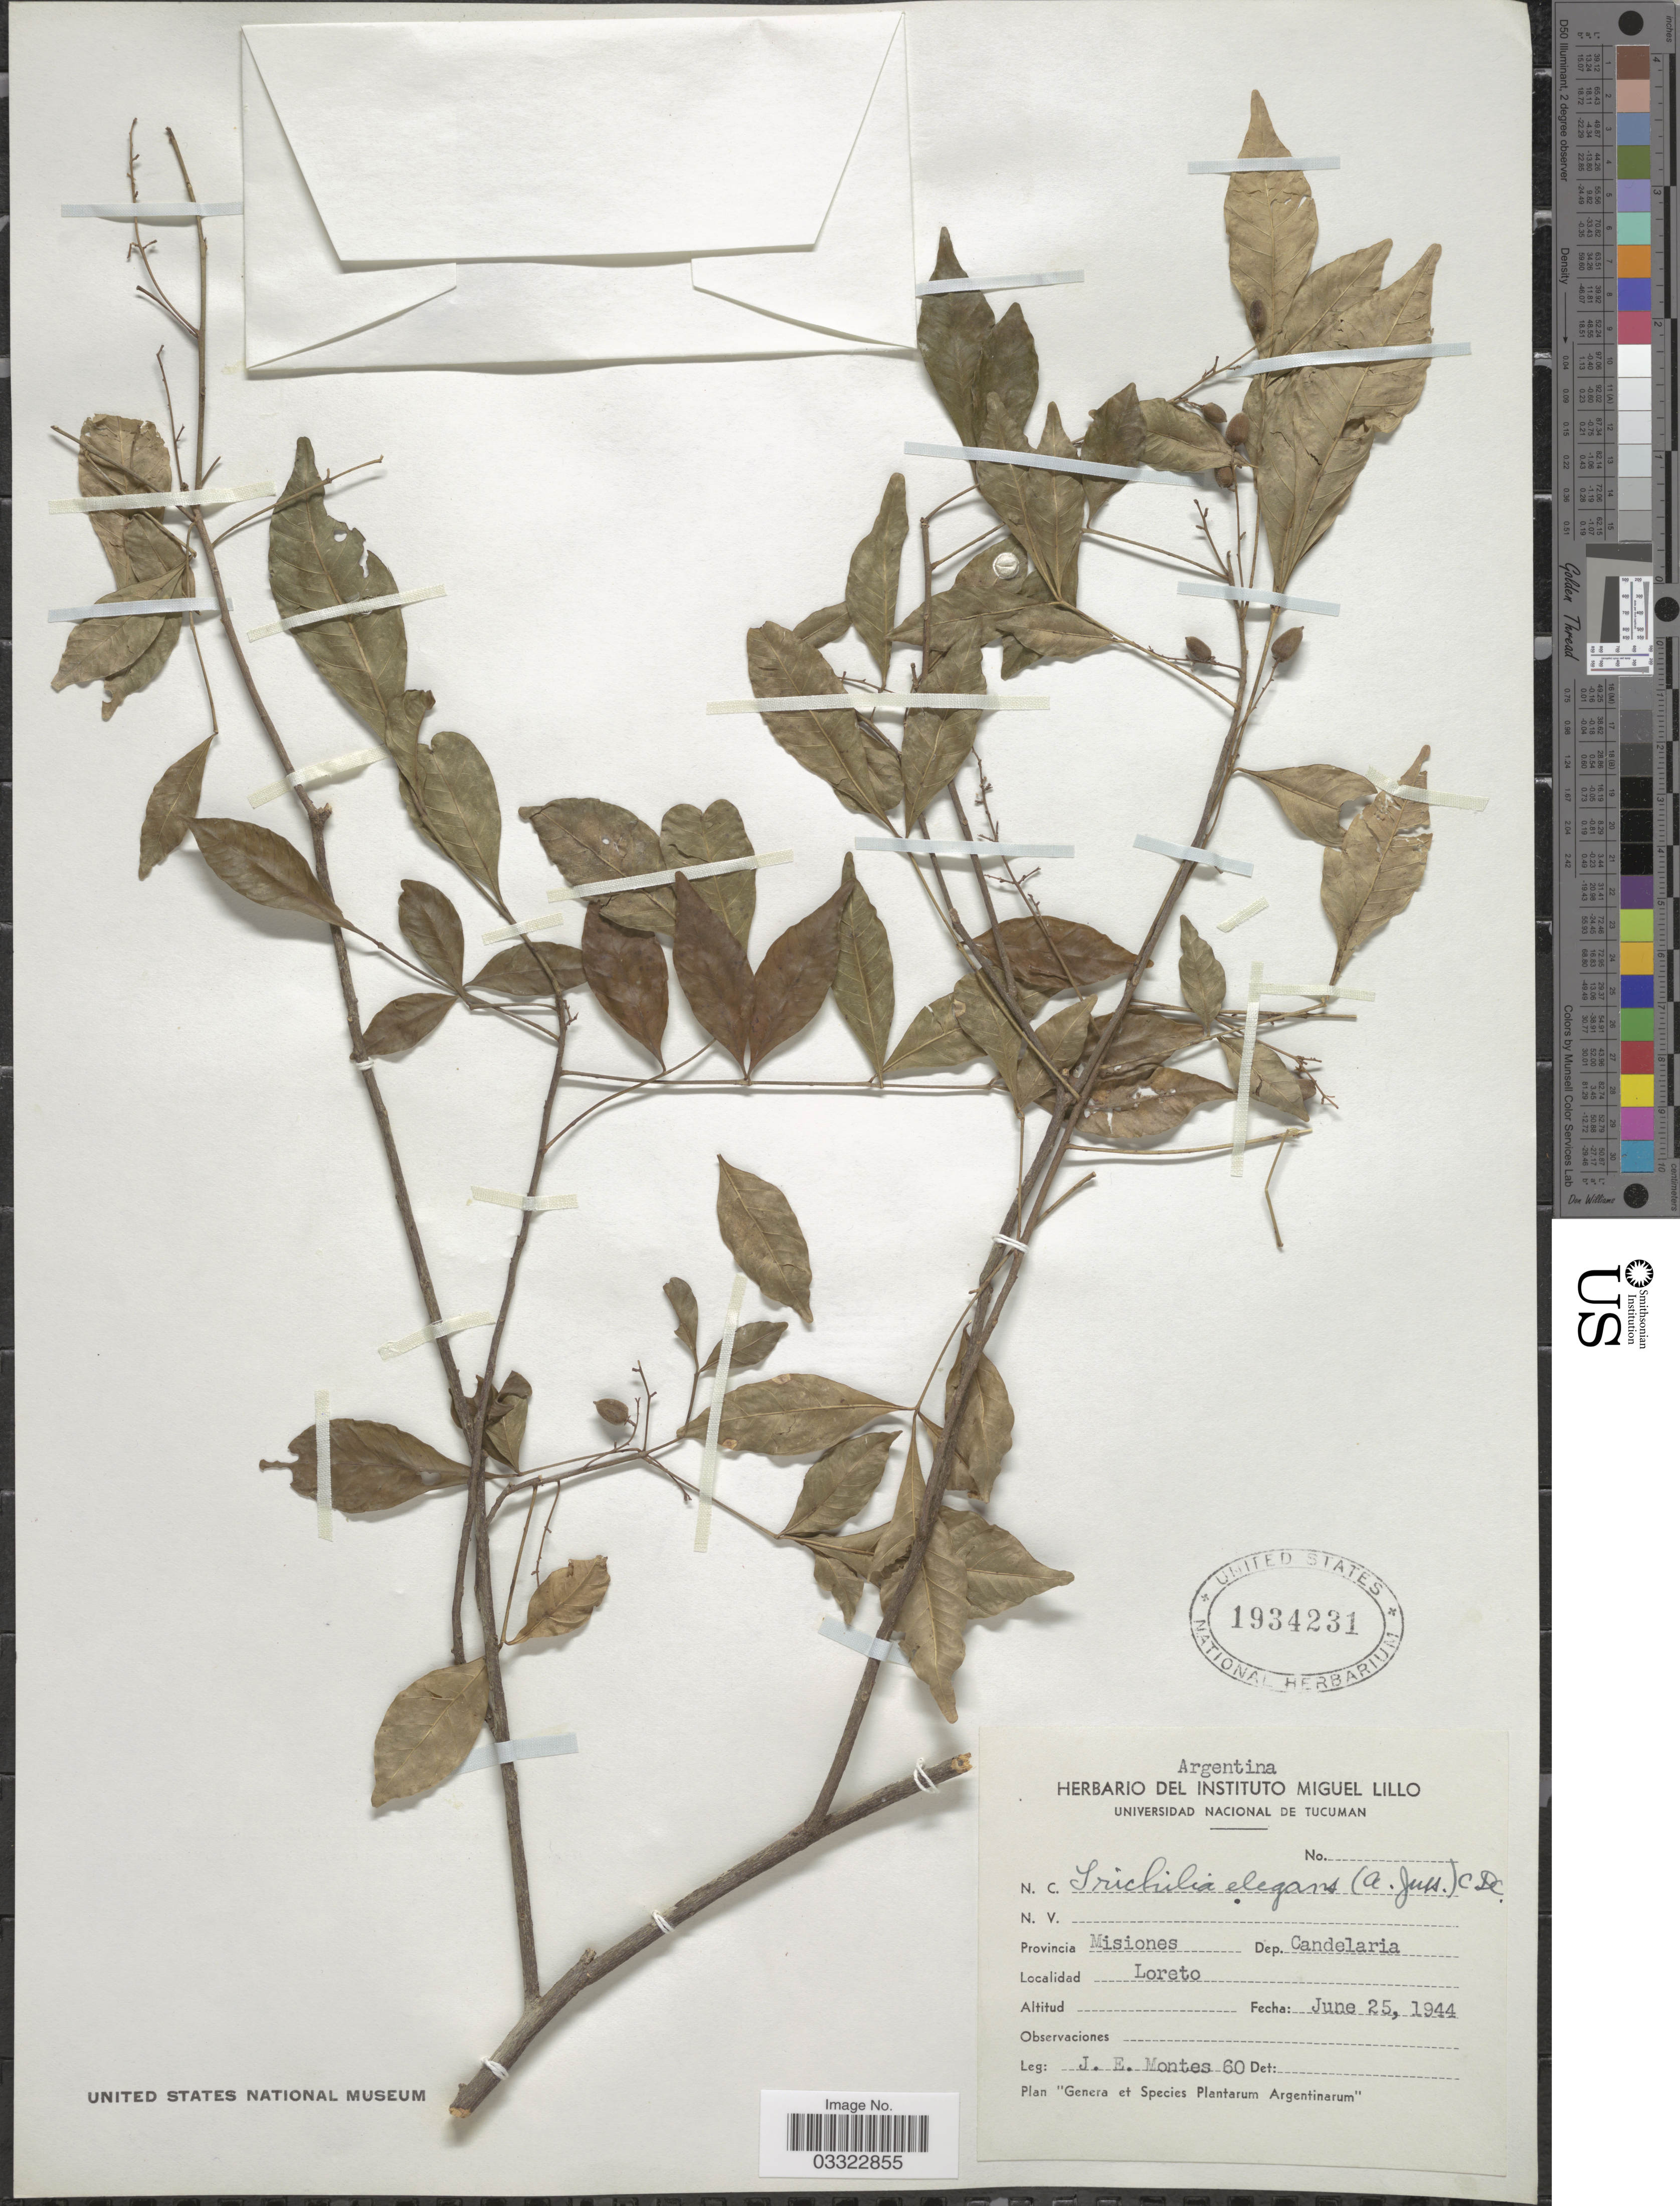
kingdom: Plantae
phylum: Tracheophyta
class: Magnoliopsida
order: Sapindales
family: Meliaceae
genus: Trichilia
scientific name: Trichilia elegans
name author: A. Juss.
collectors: J. E. Montes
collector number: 60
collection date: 1944-06-25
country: Argentina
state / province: Misiones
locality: Dep. Candelaria. Loreto.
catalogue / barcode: US 1934231